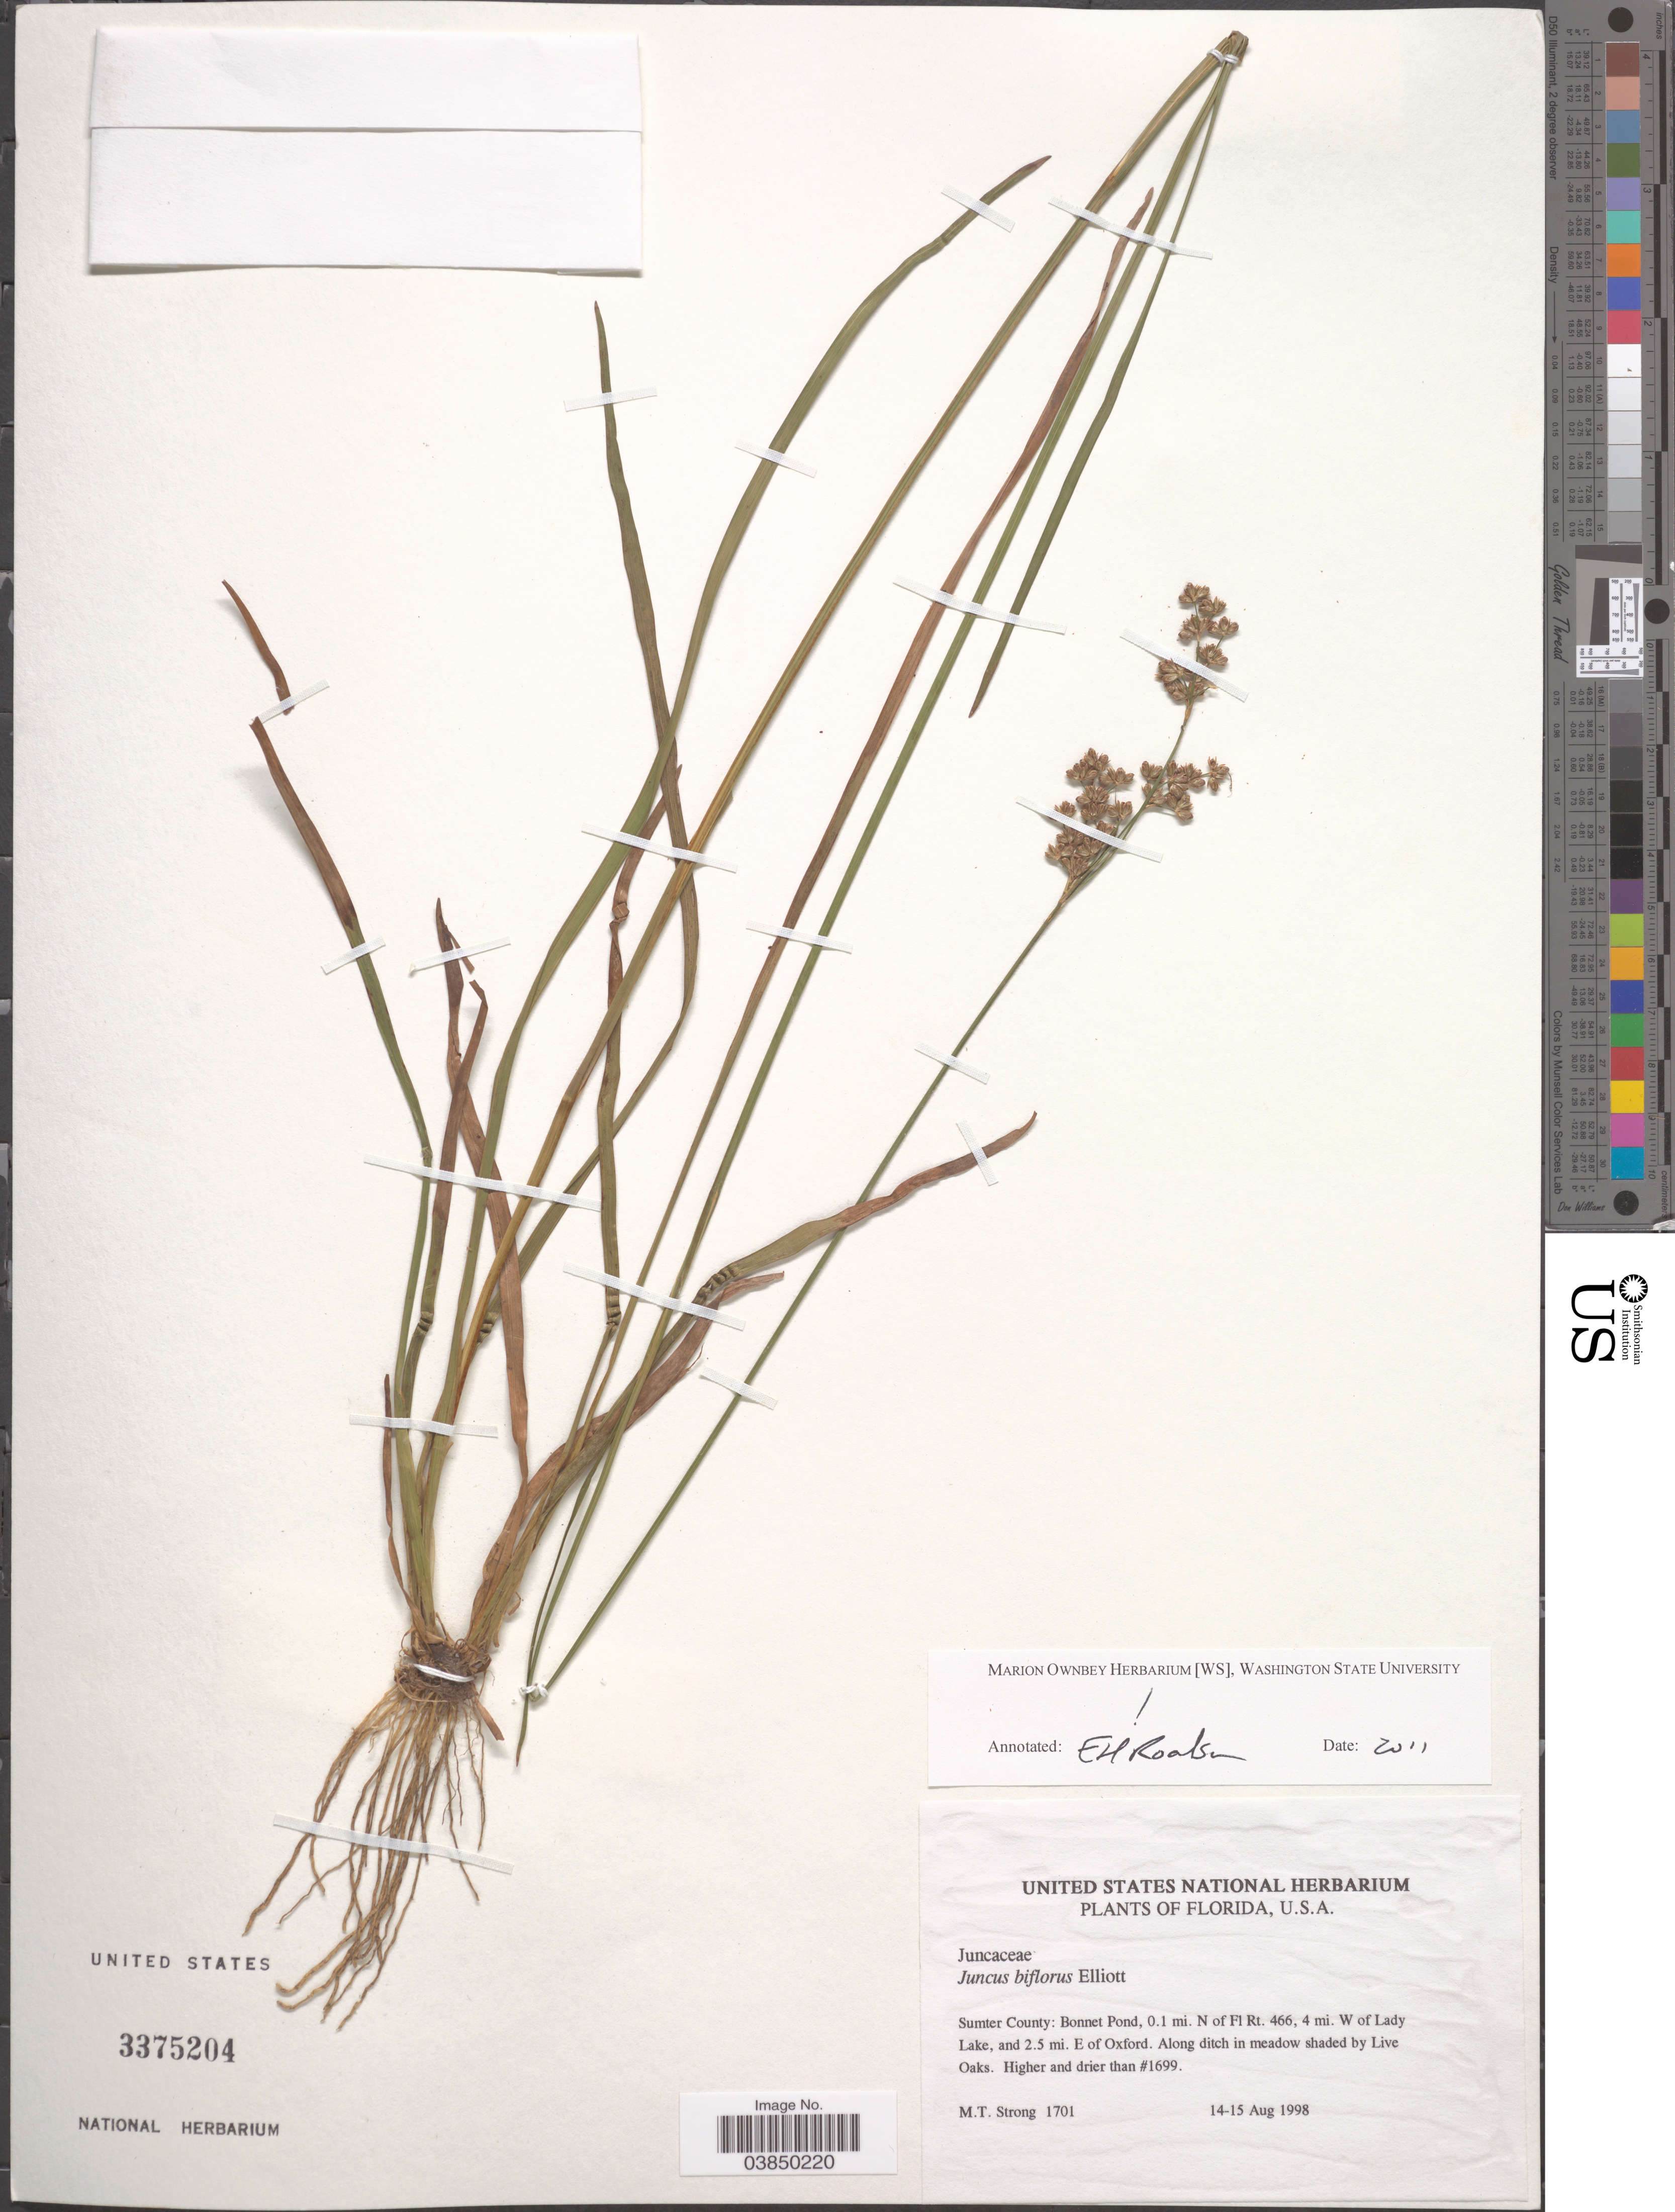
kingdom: Plantae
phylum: Tracheophyta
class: Liliopsida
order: Poales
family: Juncaceae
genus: Juncus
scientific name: Juncus biflorus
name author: Ell.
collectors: M. T. Strong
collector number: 1701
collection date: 1998-08-14/1998-08-15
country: United States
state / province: Florida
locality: Sumter County: Bonnet Pond, 0.1 mi. N of Fl Rt. 466, 4 mi. W of Lady Lake, and 2.5 mi. E of Oxford. Along ditch in meadow shaded by Live Oaks.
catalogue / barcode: US 3375204